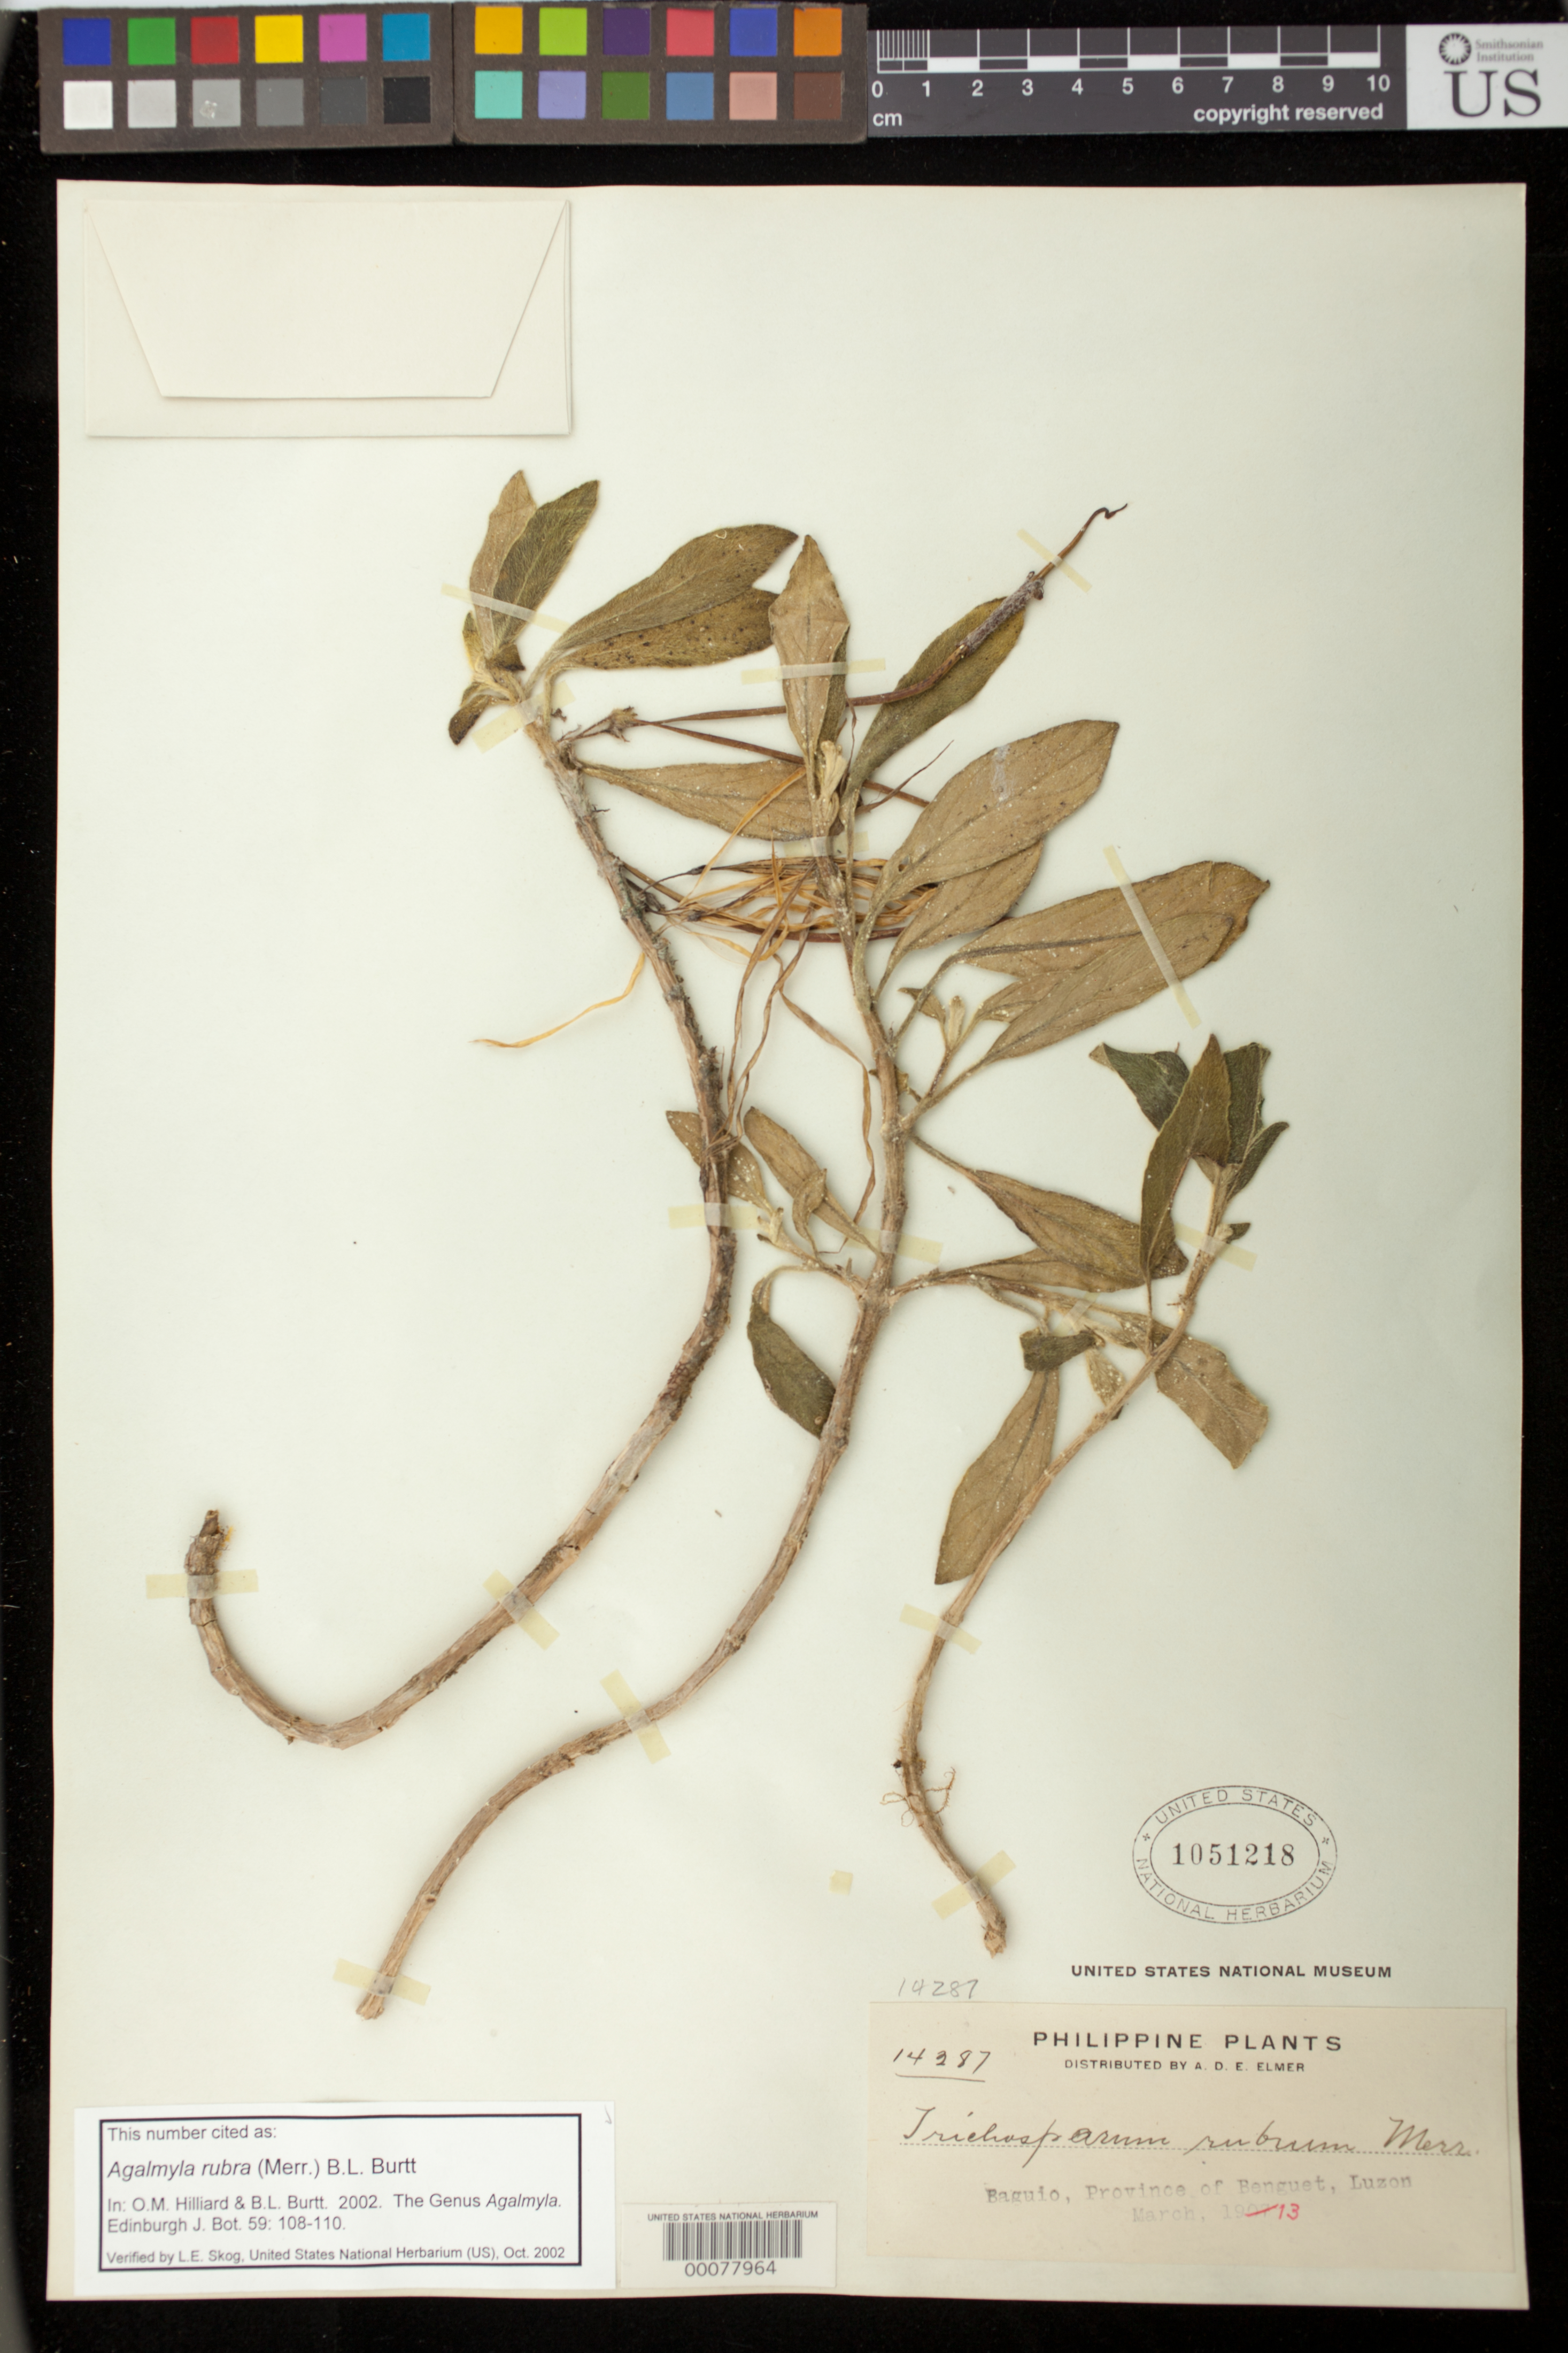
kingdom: Plantae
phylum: Tracheophyta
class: Magnoliopsida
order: Lamiales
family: Gesneriaceae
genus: Agalmyla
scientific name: Agalmyla rubrum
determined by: Hilliard, O. M.; Burtt, B. L.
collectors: A. D. E. Elmer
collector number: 14387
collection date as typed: Mar 1913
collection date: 1913-03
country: Philippines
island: Luzon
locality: Baguio, Province of Benguet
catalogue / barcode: US 1051218